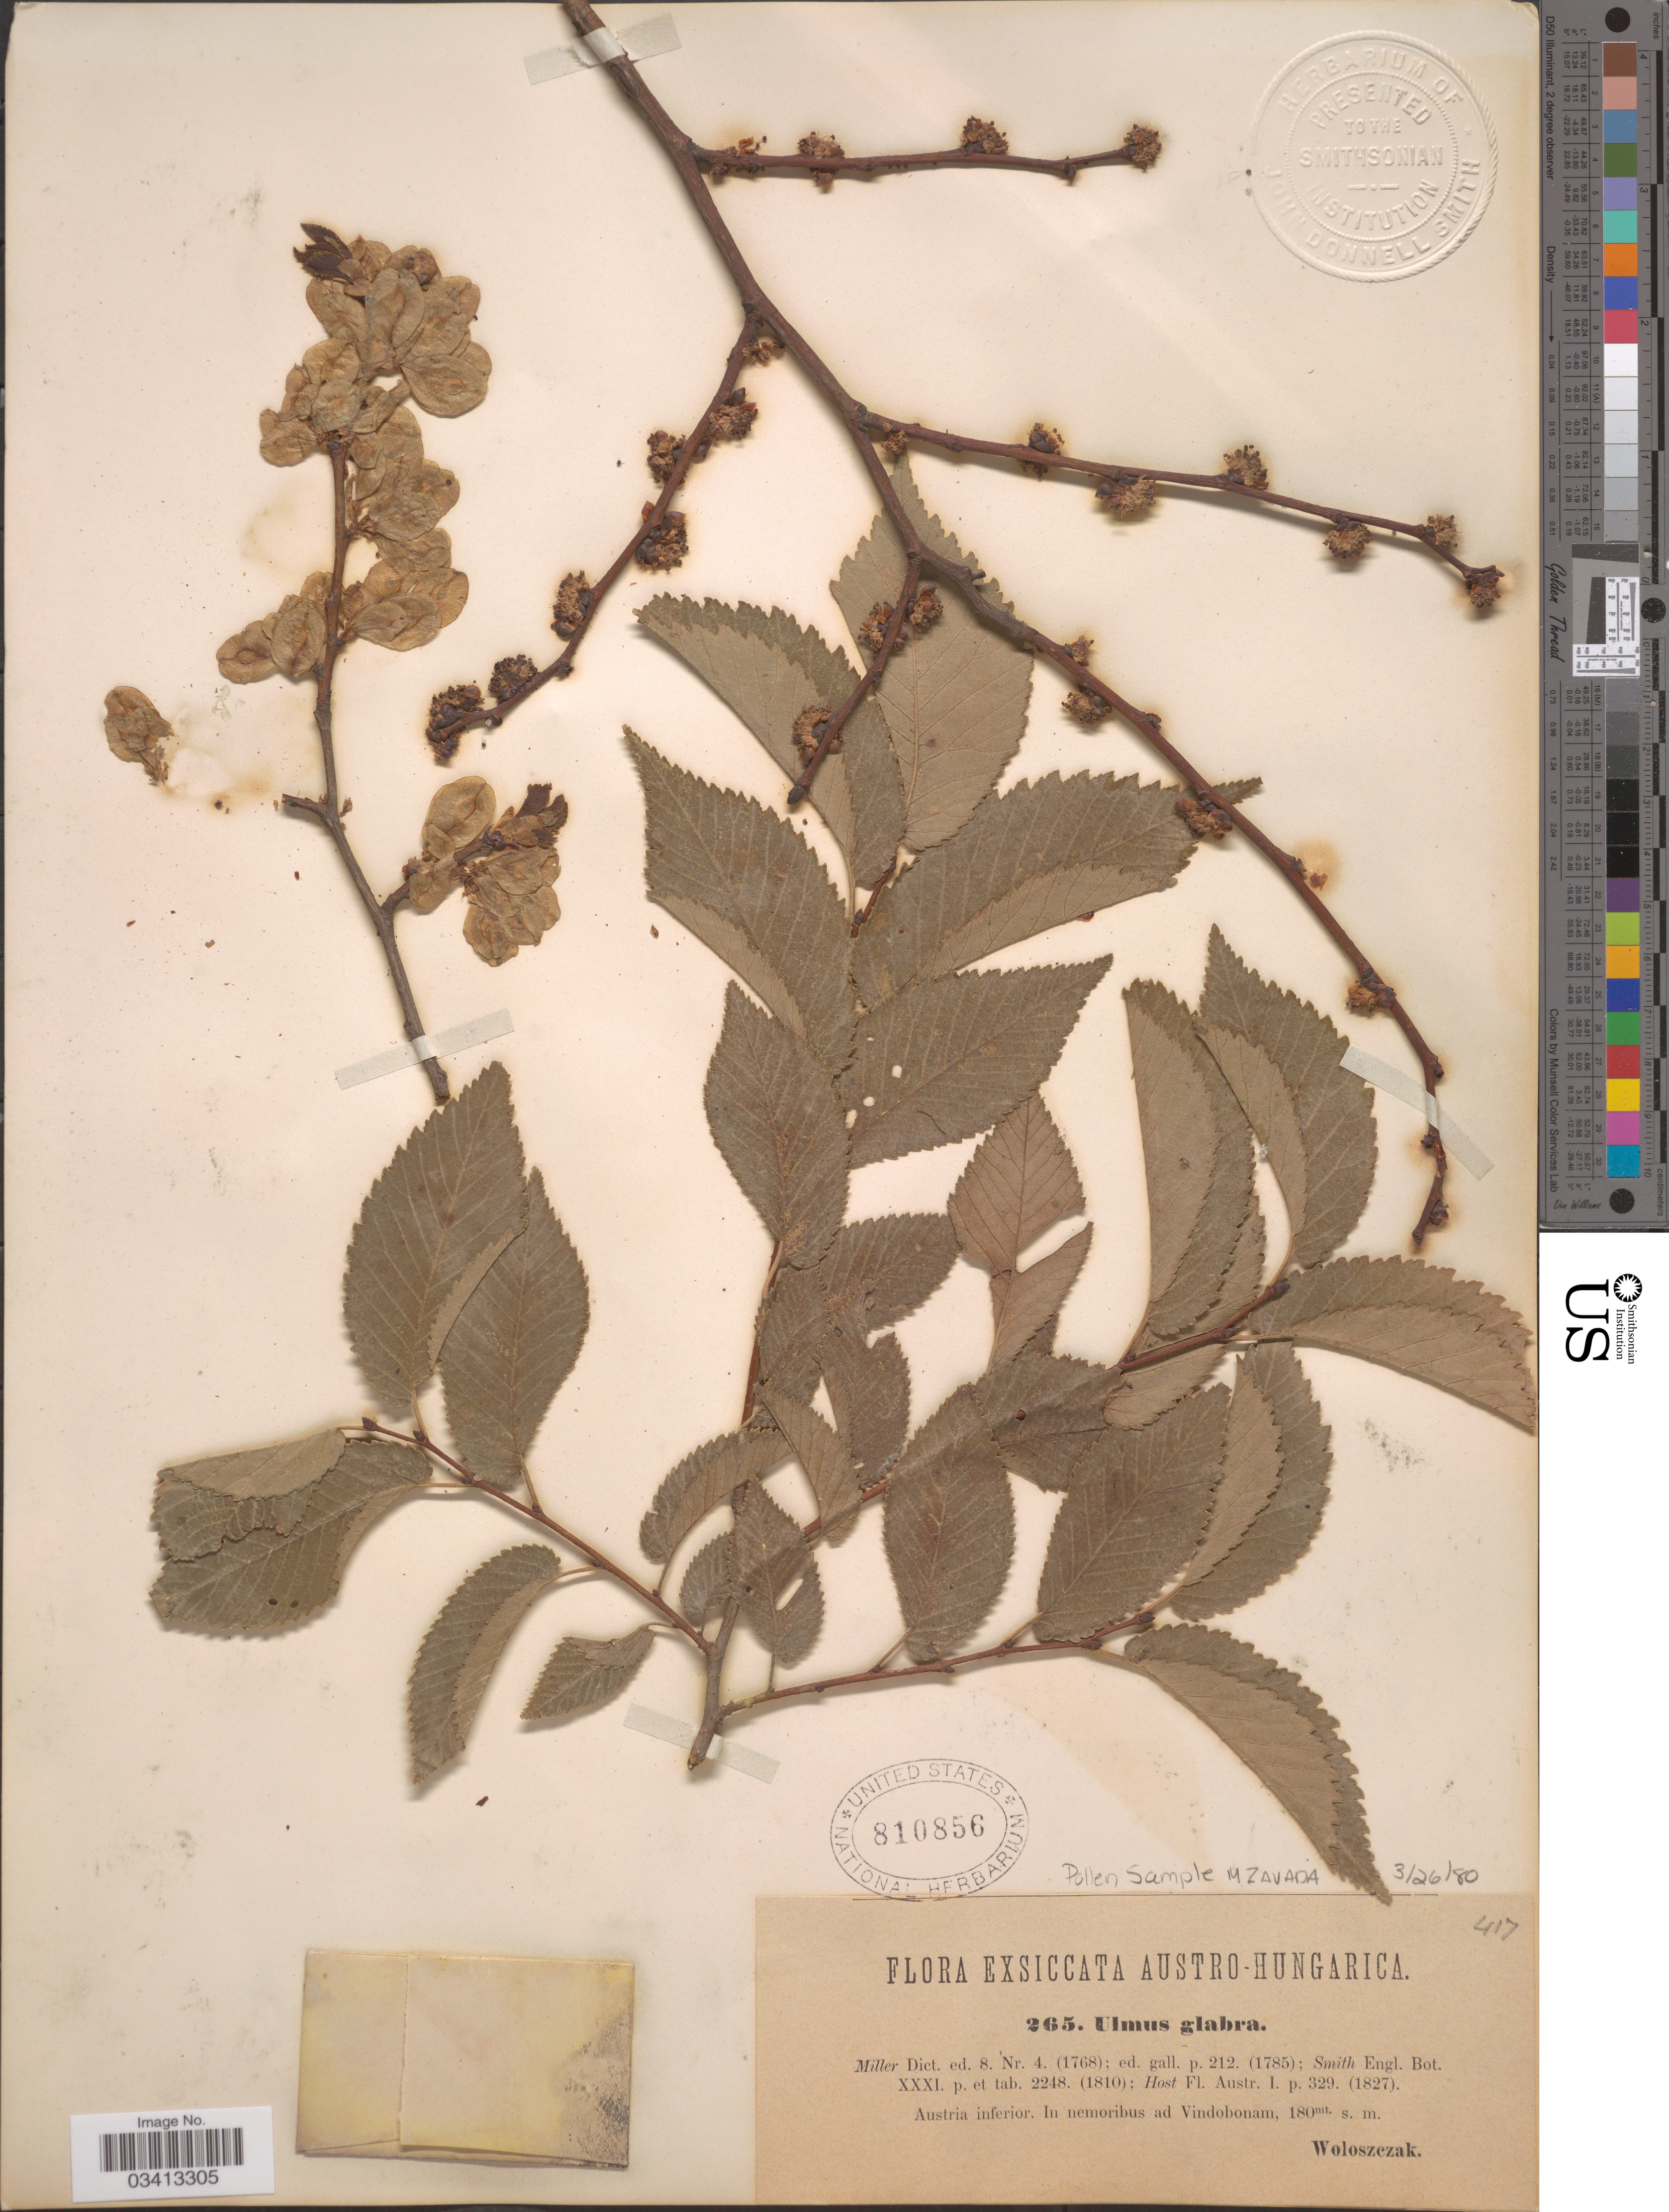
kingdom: Plantae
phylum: Tracheophyta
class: Magnoliopsida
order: Rosales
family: Ulmaceae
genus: Ulmus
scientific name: Ulmus glabra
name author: Huds.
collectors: Woloszczak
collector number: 265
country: Austria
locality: Austro-Hungarica. Austria inferior. In nemoribus ad Vindobonam.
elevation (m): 180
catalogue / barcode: US 810856